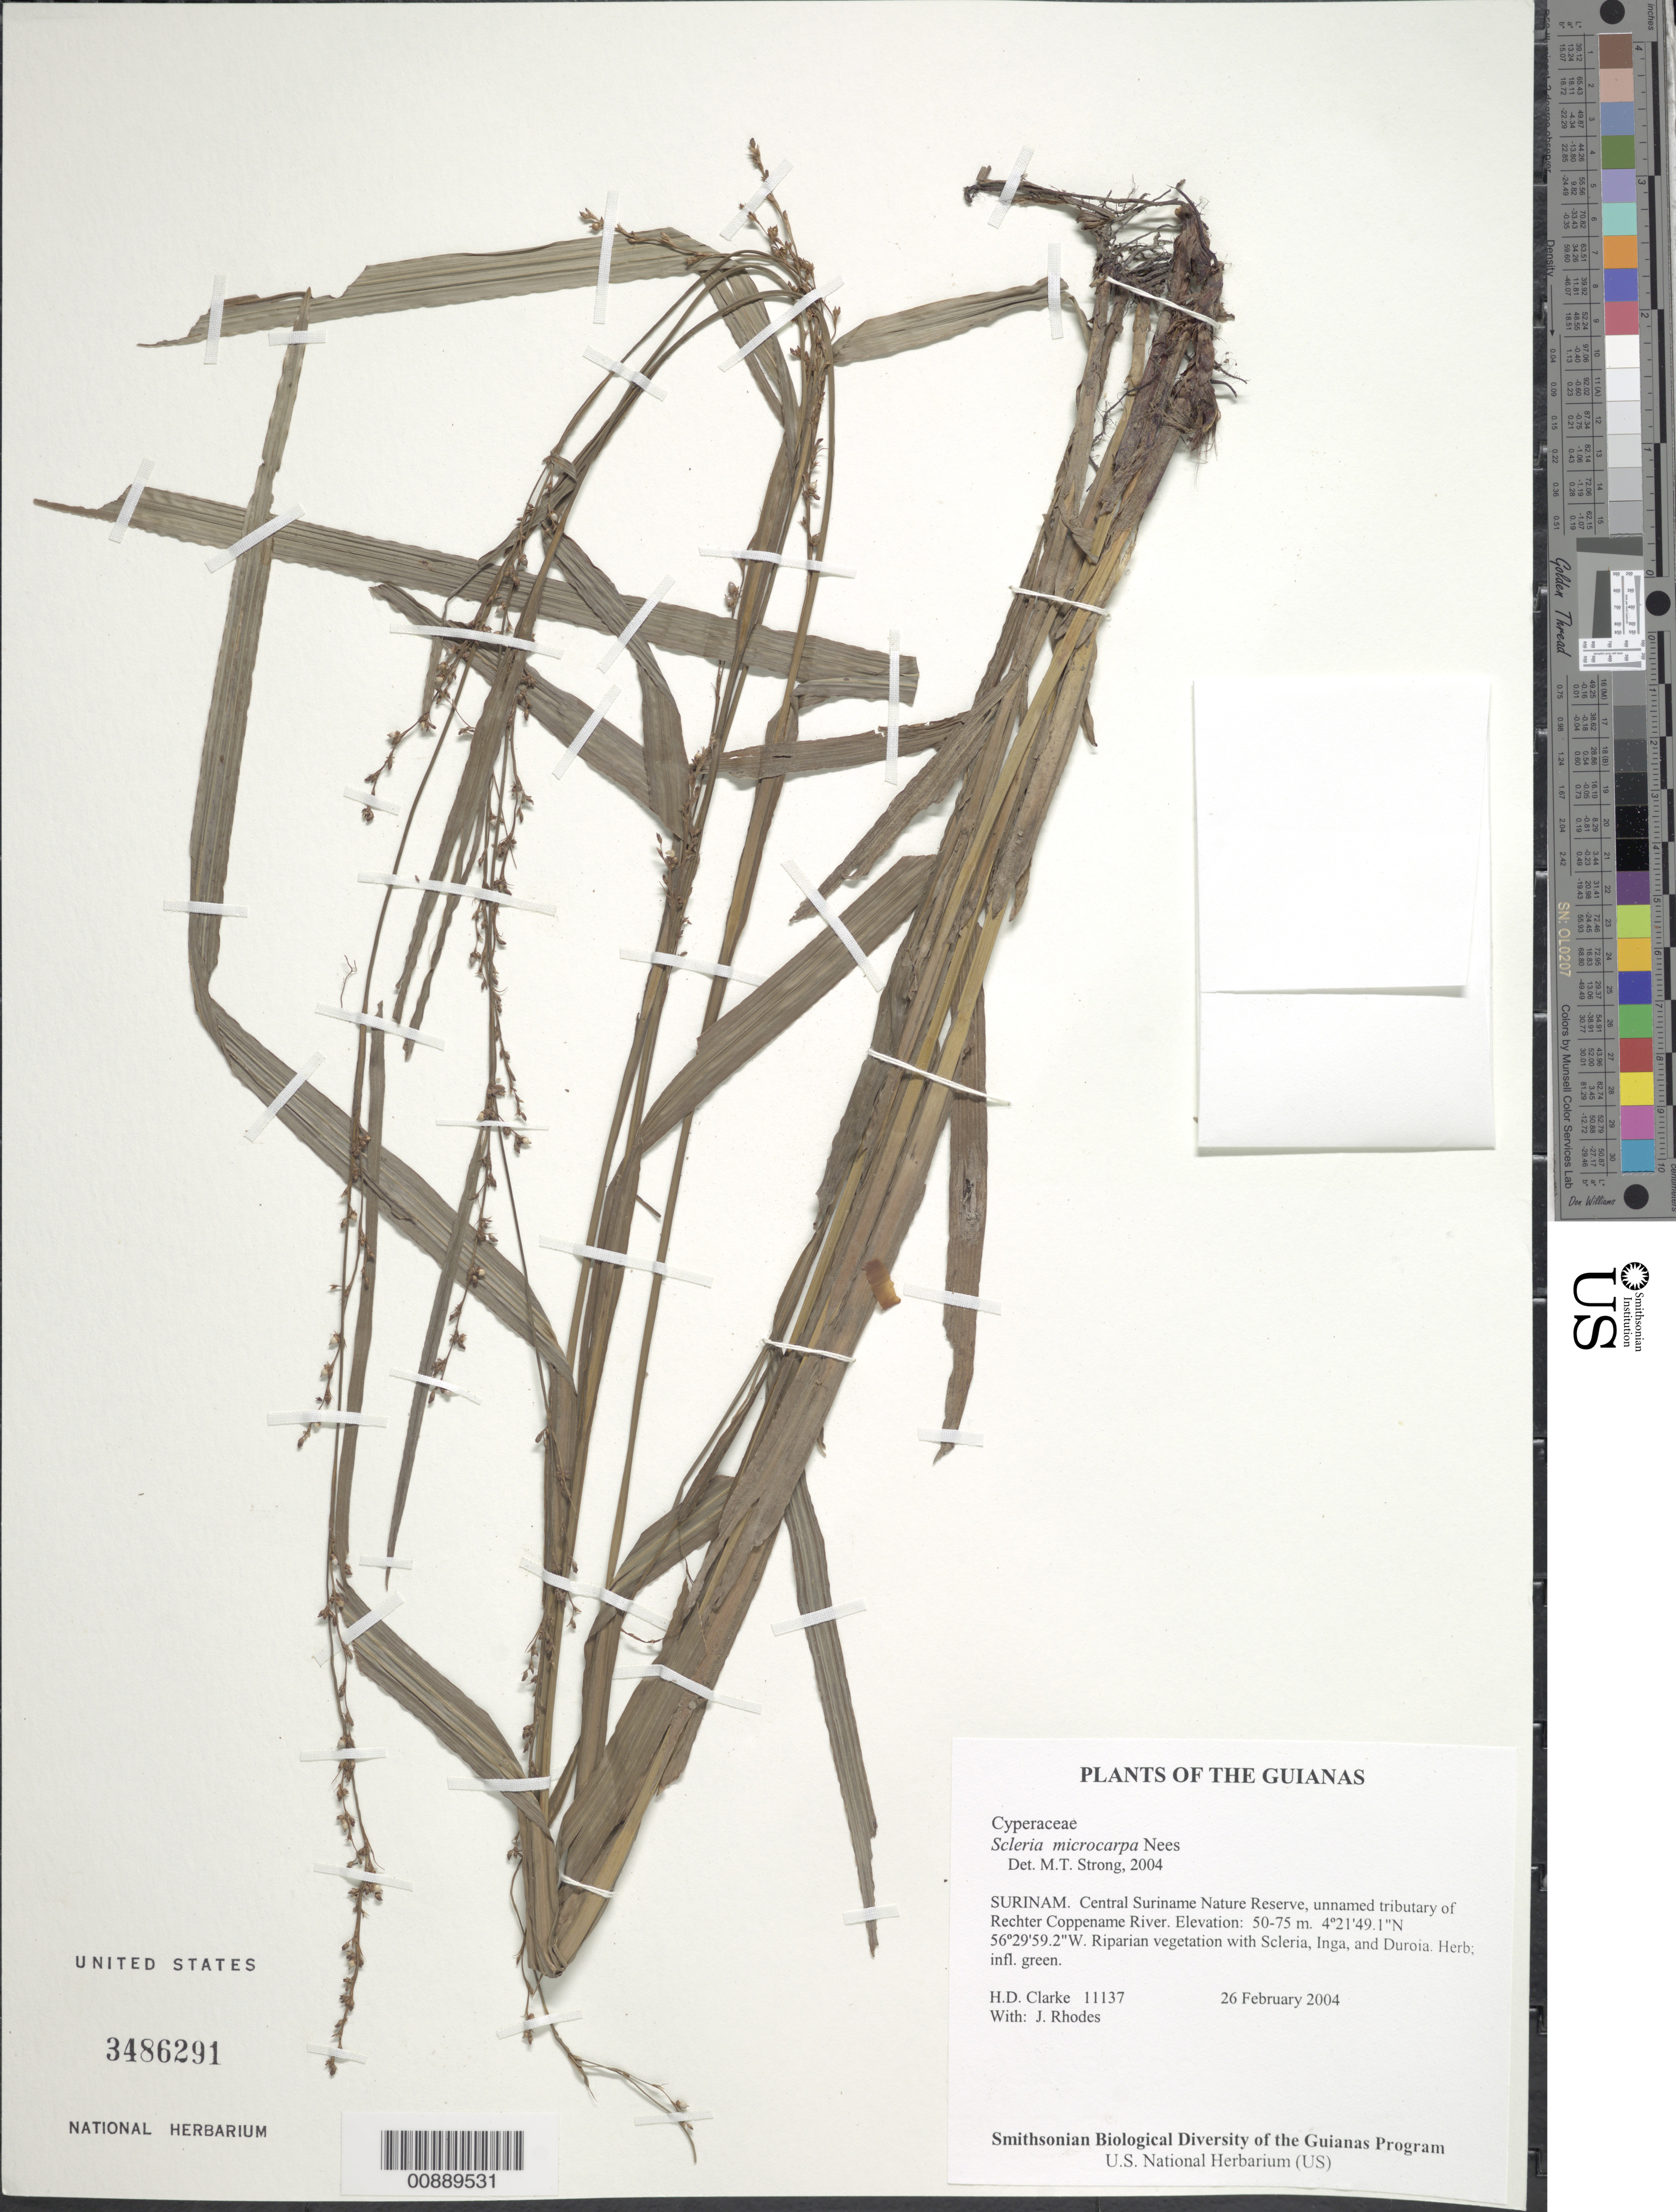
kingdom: Plantae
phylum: Tracheophyta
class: Liliopsida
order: Poales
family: Cyperaceae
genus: Scleria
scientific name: Scleria microcarpa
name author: Nees ex Kunth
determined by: Strong, M. T., (US), Smithsonian Institution - National Museum of Natural History (UNITED STATES)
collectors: H. D. Clarke & J. Rhodes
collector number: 11137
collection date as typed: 26 February 2004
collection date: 2004-02-26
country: Suriname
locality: Central Suriname Nature Reserve, unnamed tributary of Rechter Coppename River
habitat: Riparian vegetation with Scleria, Inga, and Duroia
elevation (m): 50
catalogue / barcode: US 3486291